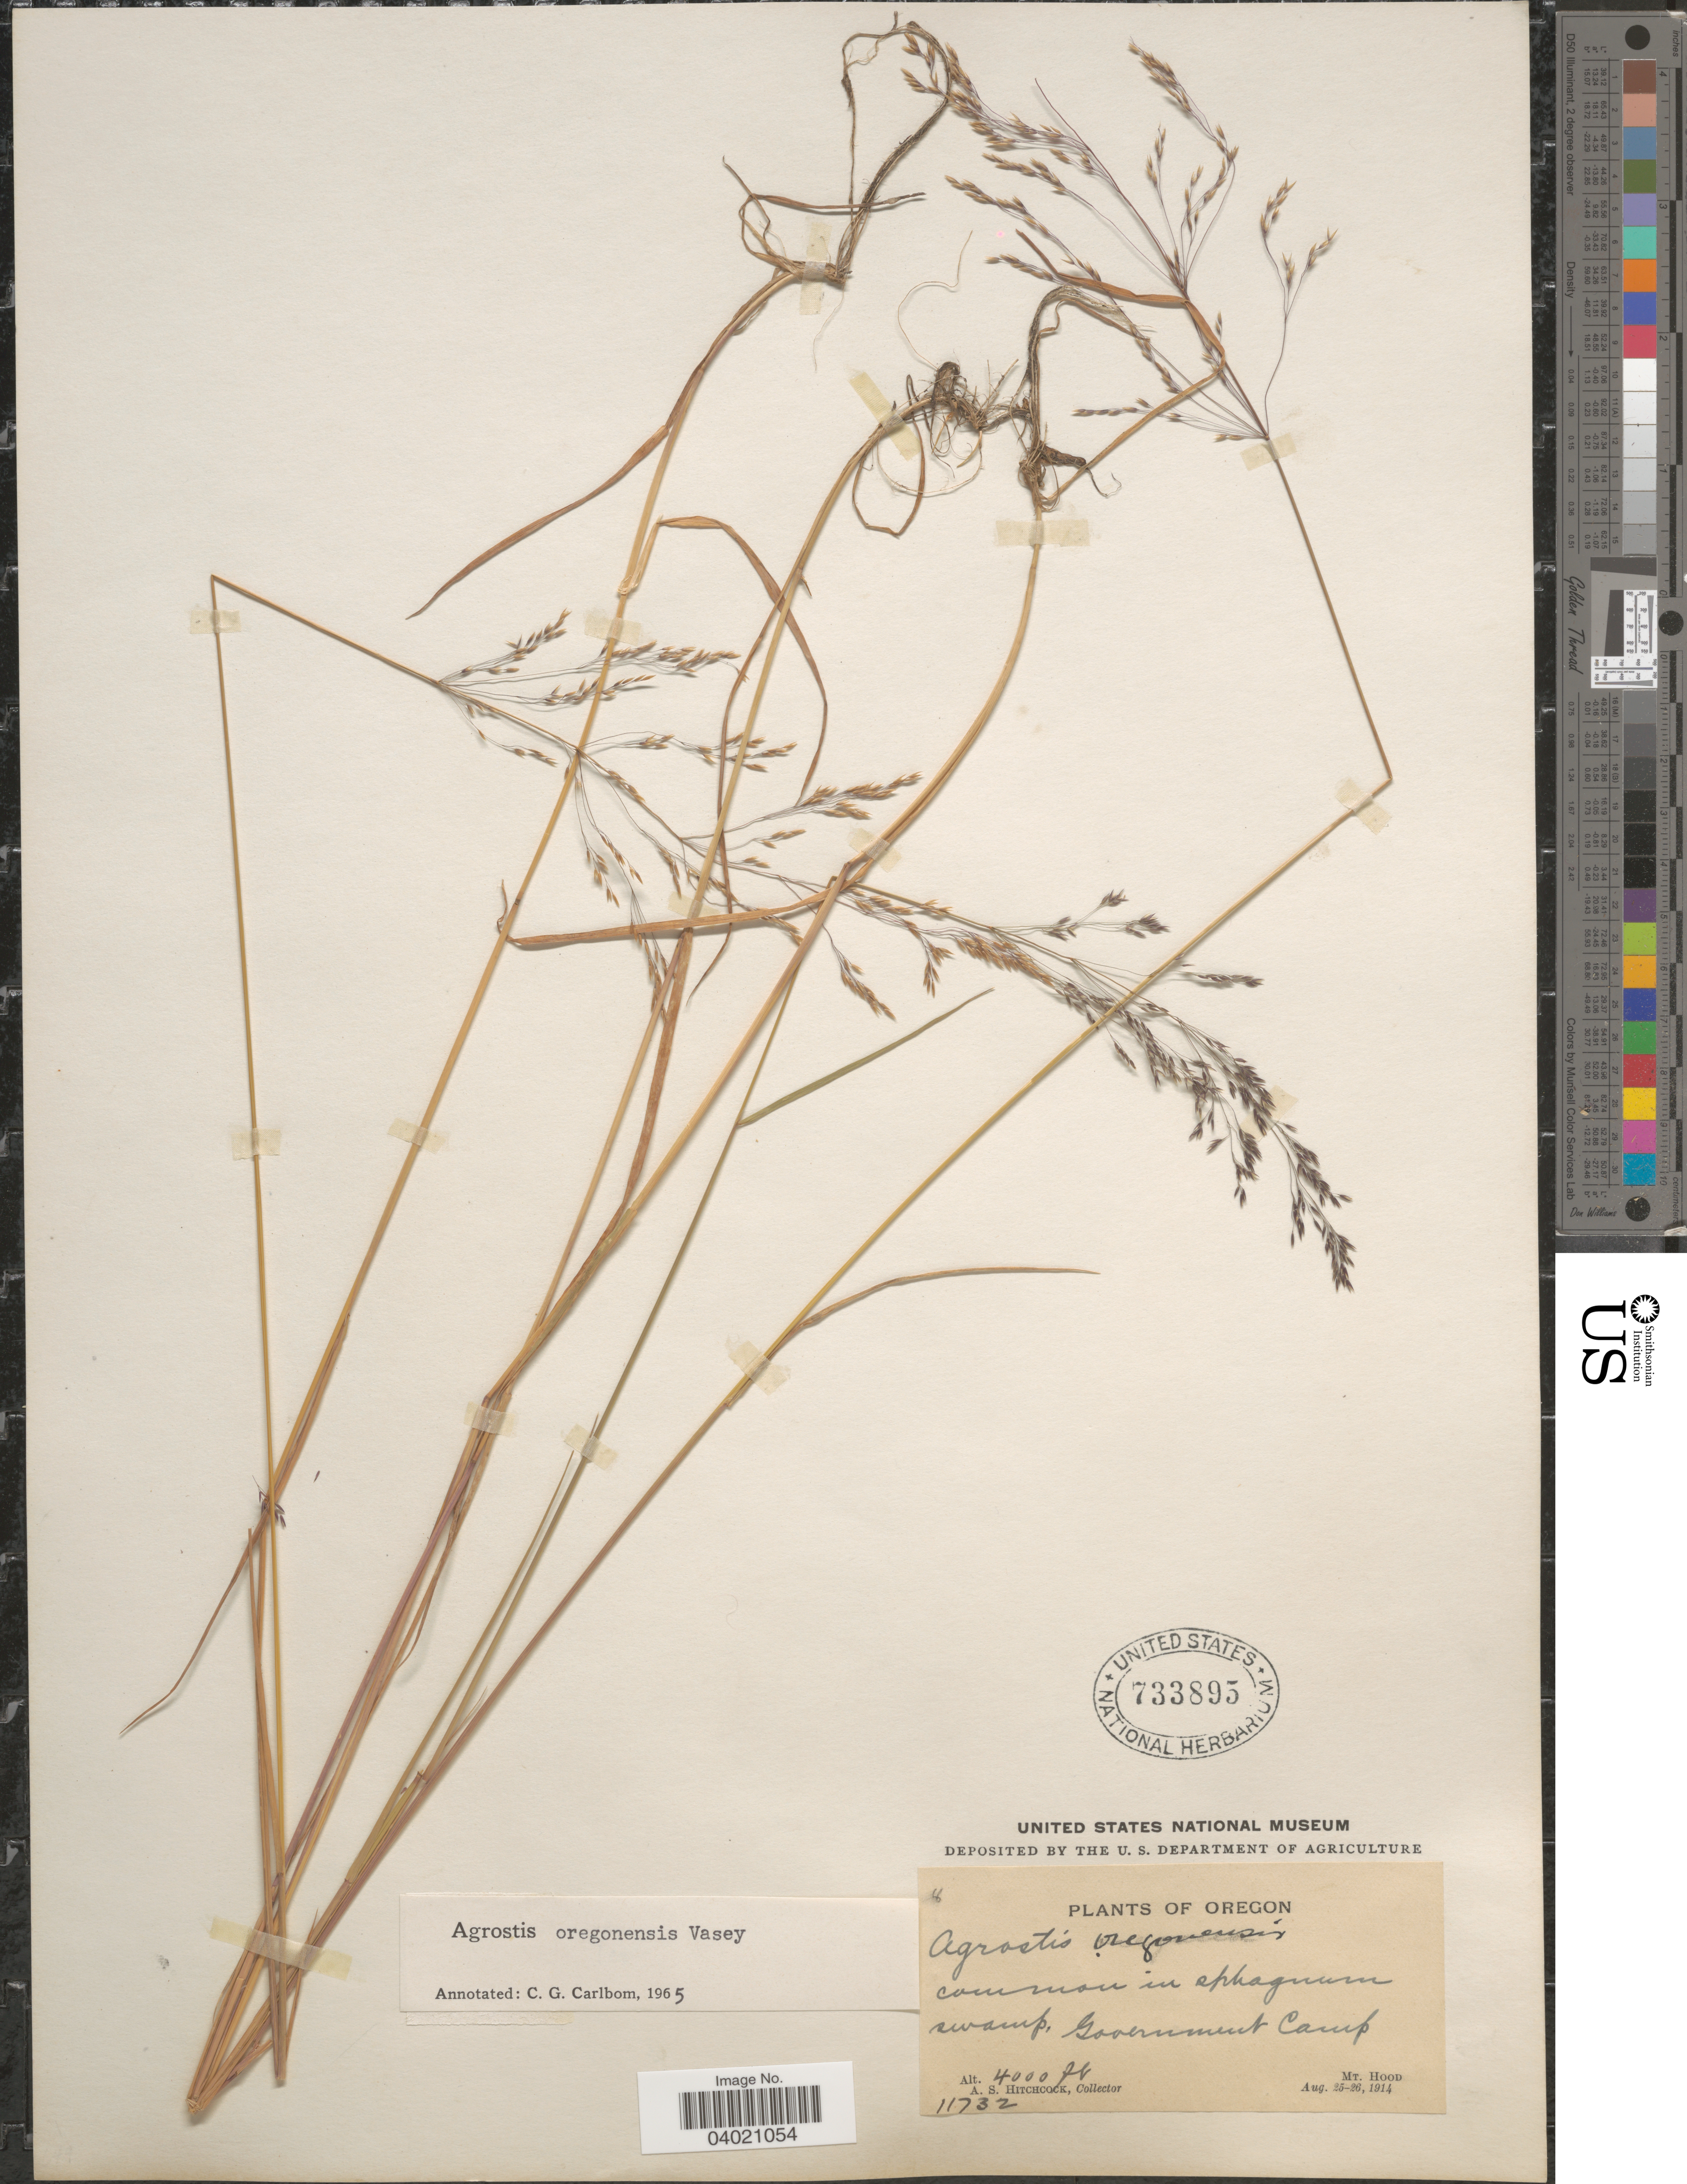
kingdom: Plantae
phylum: Tracheophyta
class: Liliopsida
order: Poales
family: Poaceae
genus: Agrostis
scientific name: Agrostis oregonensis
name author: Vasey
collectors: A. S. Hitchcock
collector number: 11732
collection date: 1914-08-25/1914-08-26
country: United States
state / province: Oregon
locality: Government Camp. Mt. Hood.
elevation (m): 1219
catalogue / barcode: US 733895